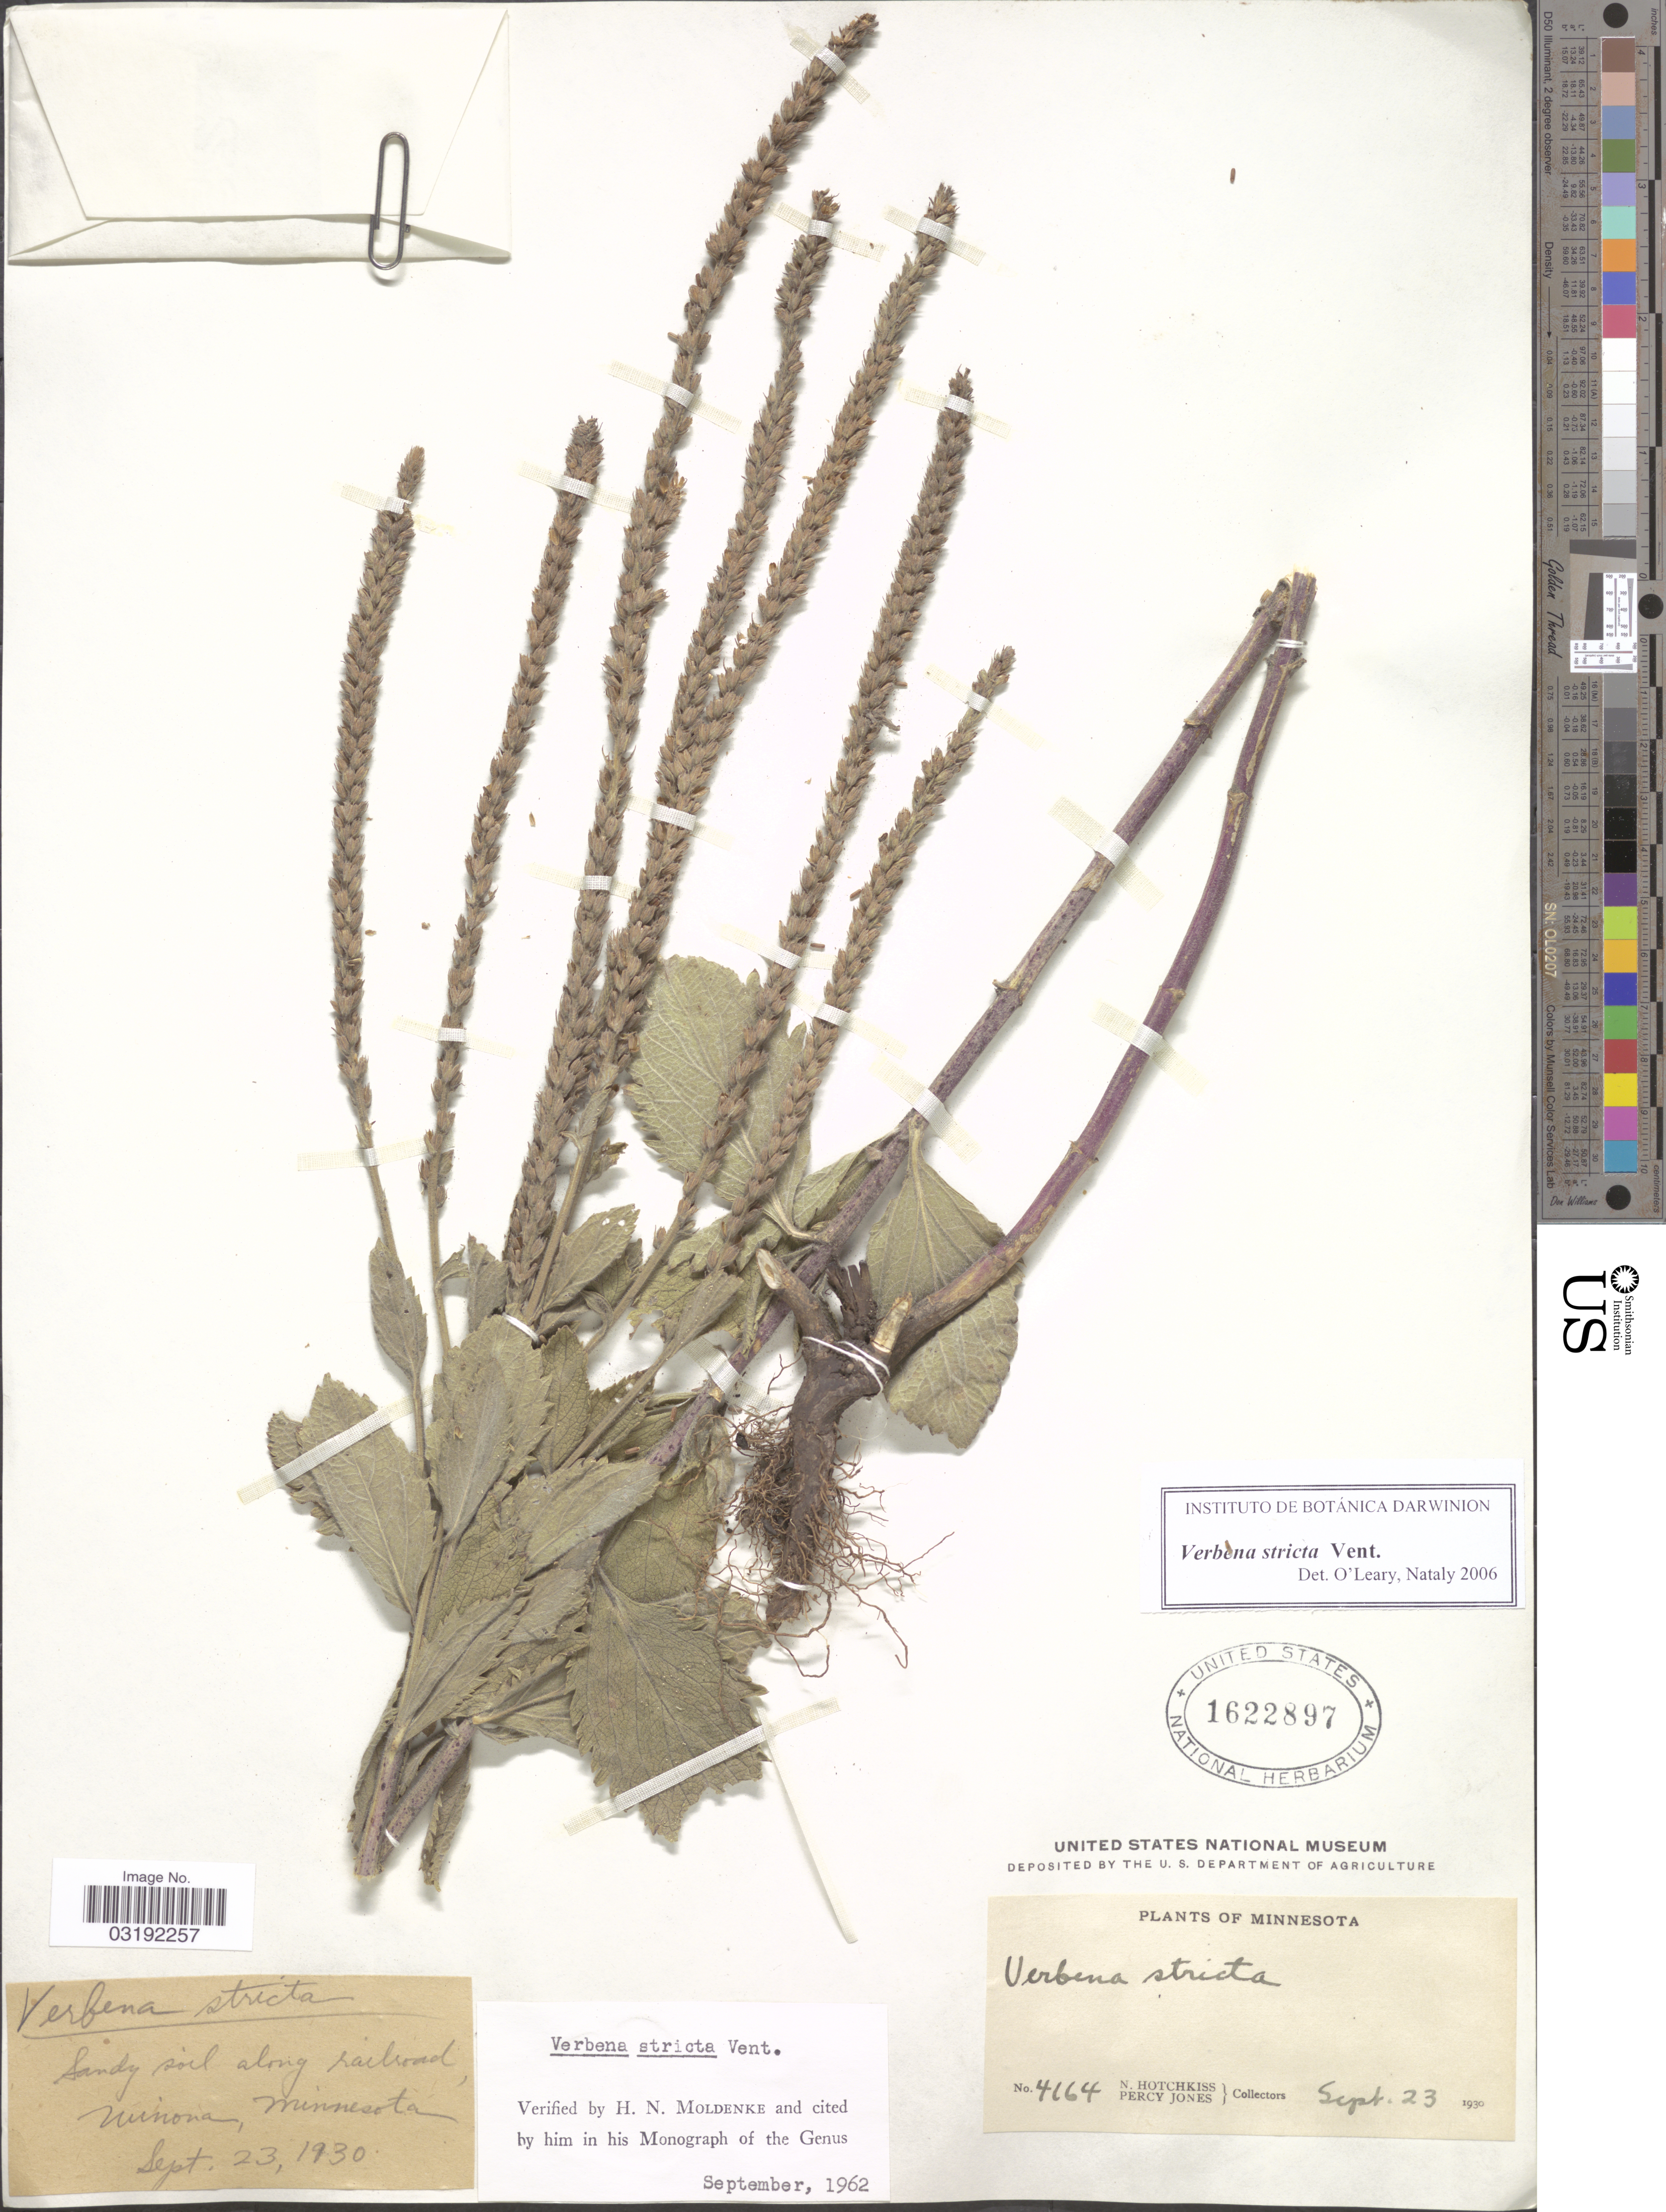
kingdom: Plantae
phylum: Tracheophyta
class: Magnoliopsida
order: Lamiales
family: Verbenaceae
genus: Verbena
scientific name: Verbena stricta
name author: Vent.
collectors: N. Hotchkiss & P. Jones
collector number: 4164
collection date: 1930-09-23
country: United States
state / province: Minnesota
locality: Winona.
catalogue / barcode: US 1622897